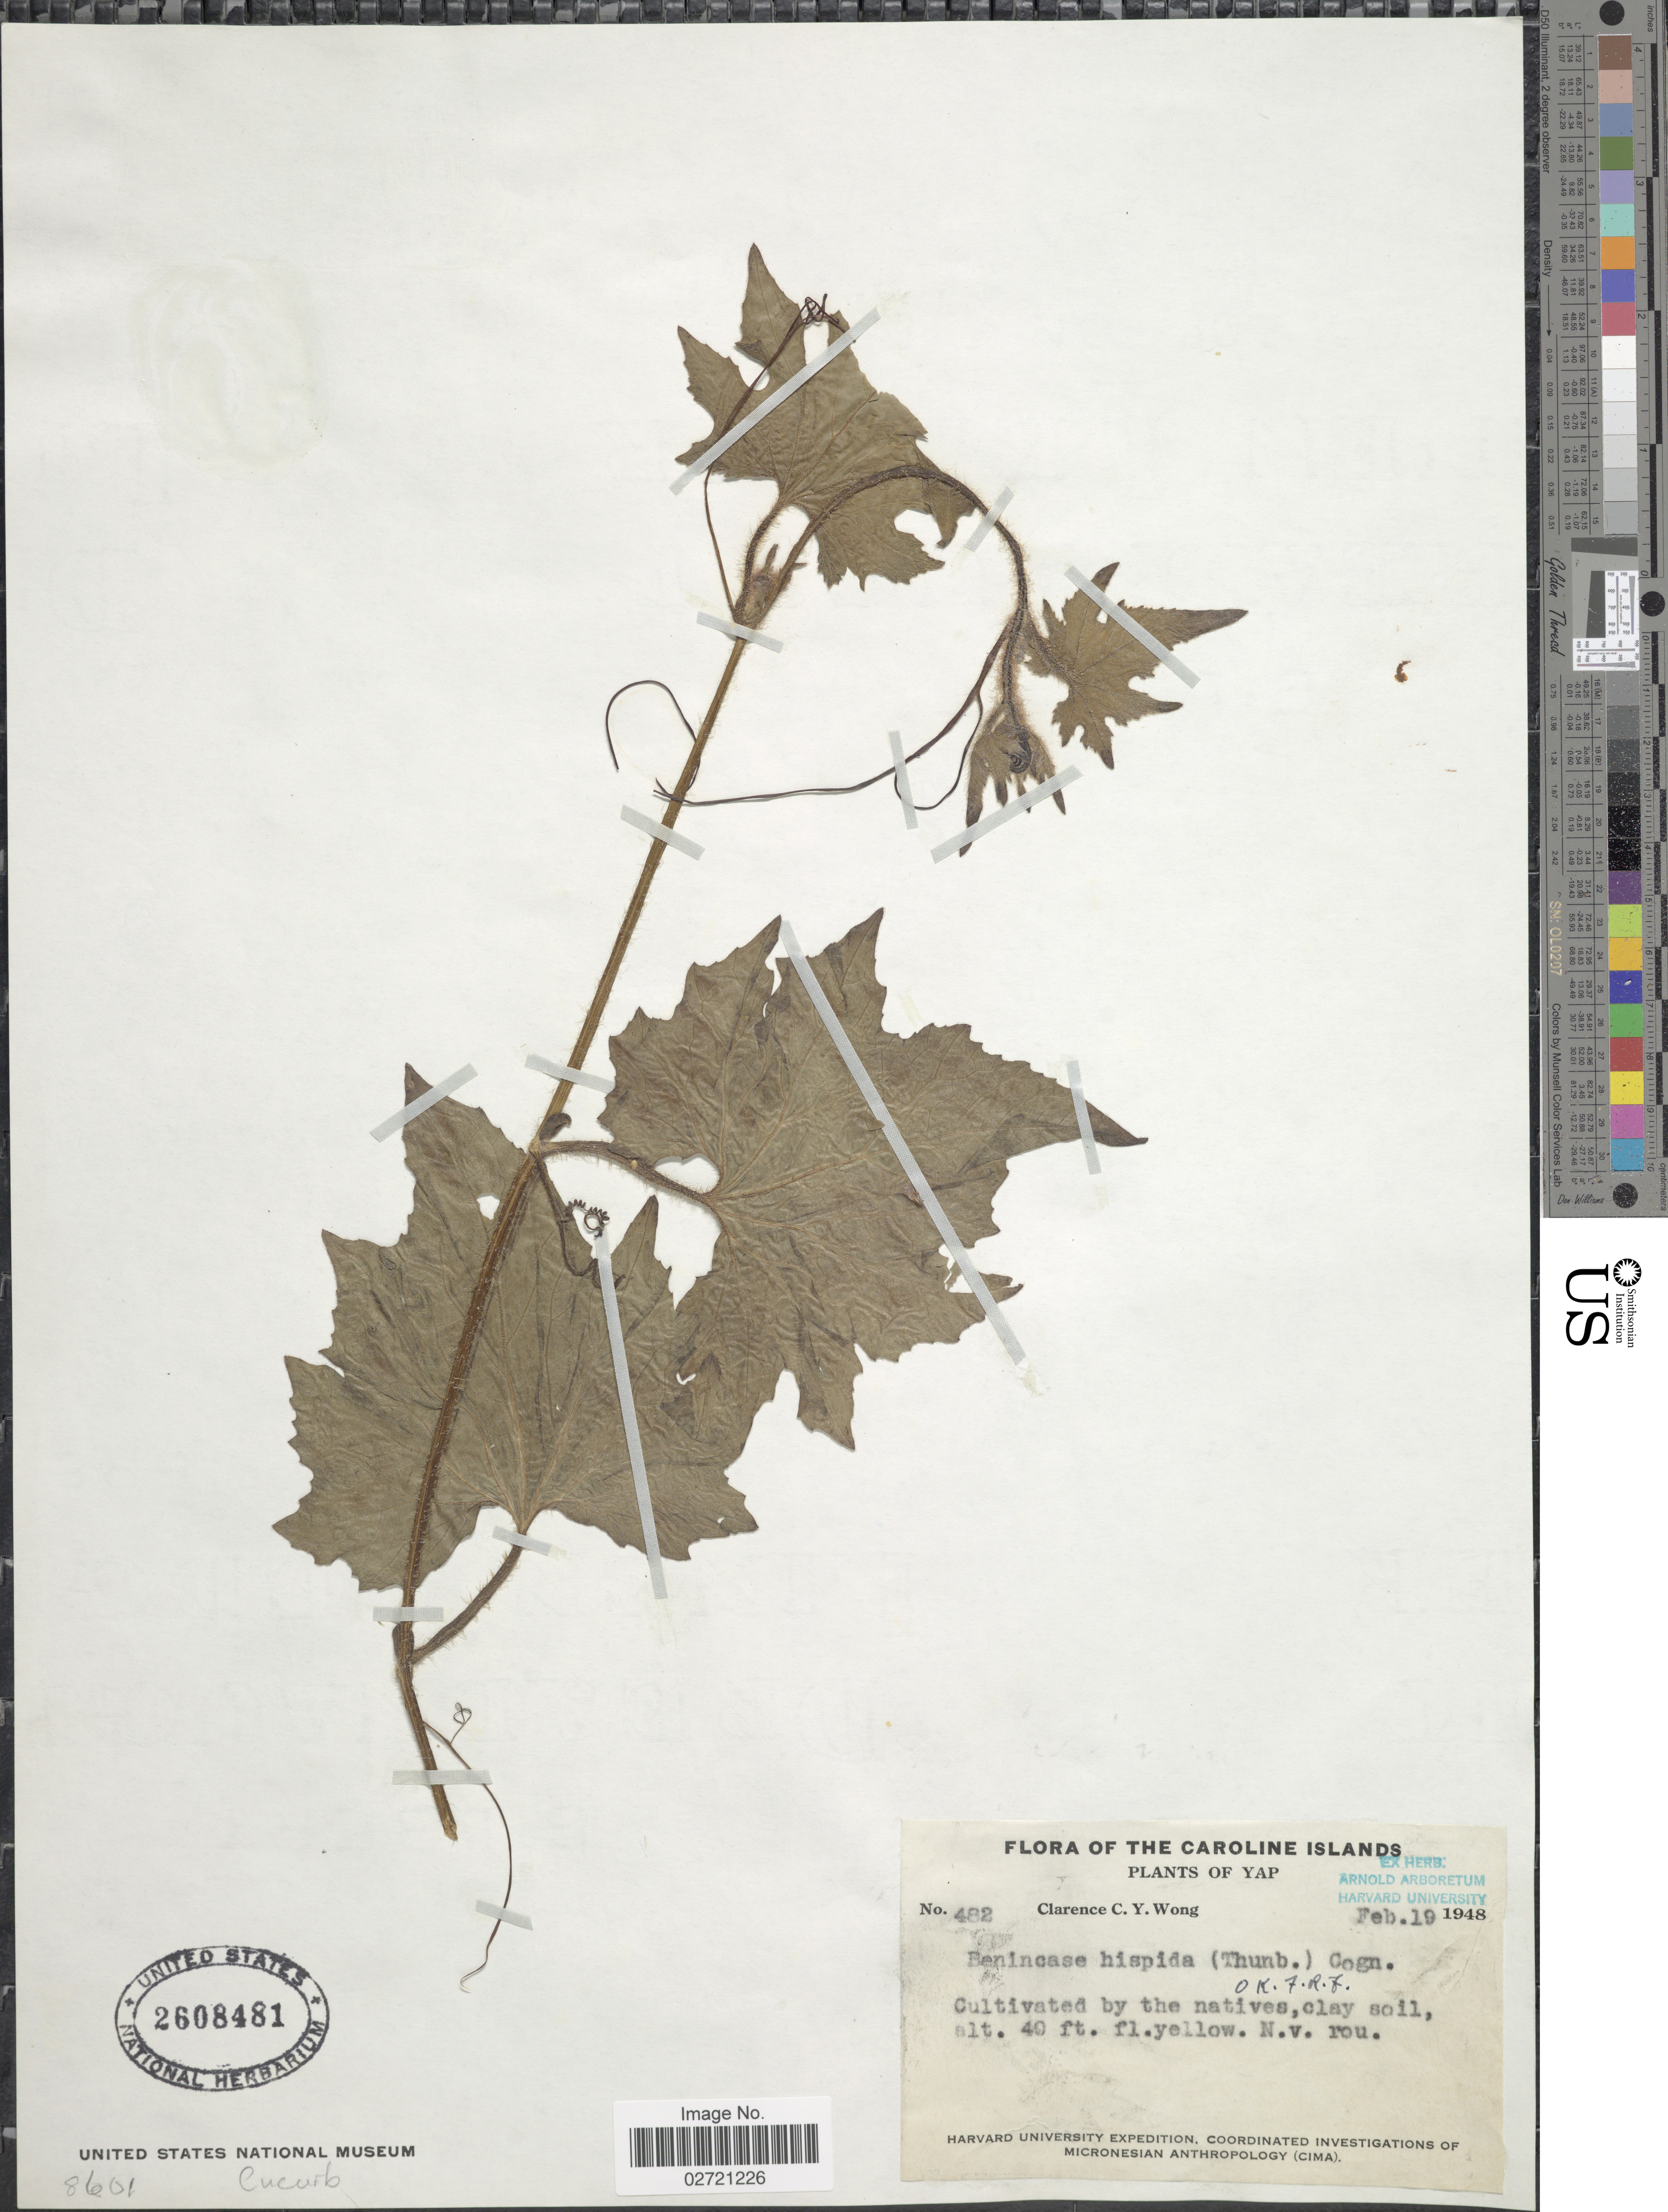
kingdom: Plantae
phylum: Tracheophyta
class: Magnoliopsida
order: Cucurbitales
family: Cucurbitaceae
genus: Benincasa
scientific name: Benincasa hispida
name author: (Thunb.) Cogn.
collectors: C. Wong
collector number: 482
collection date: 1948-02-19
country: Micronesia, Federated States of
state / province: Yap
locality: Caroline Islands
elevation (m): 12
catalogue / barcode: US 2608481